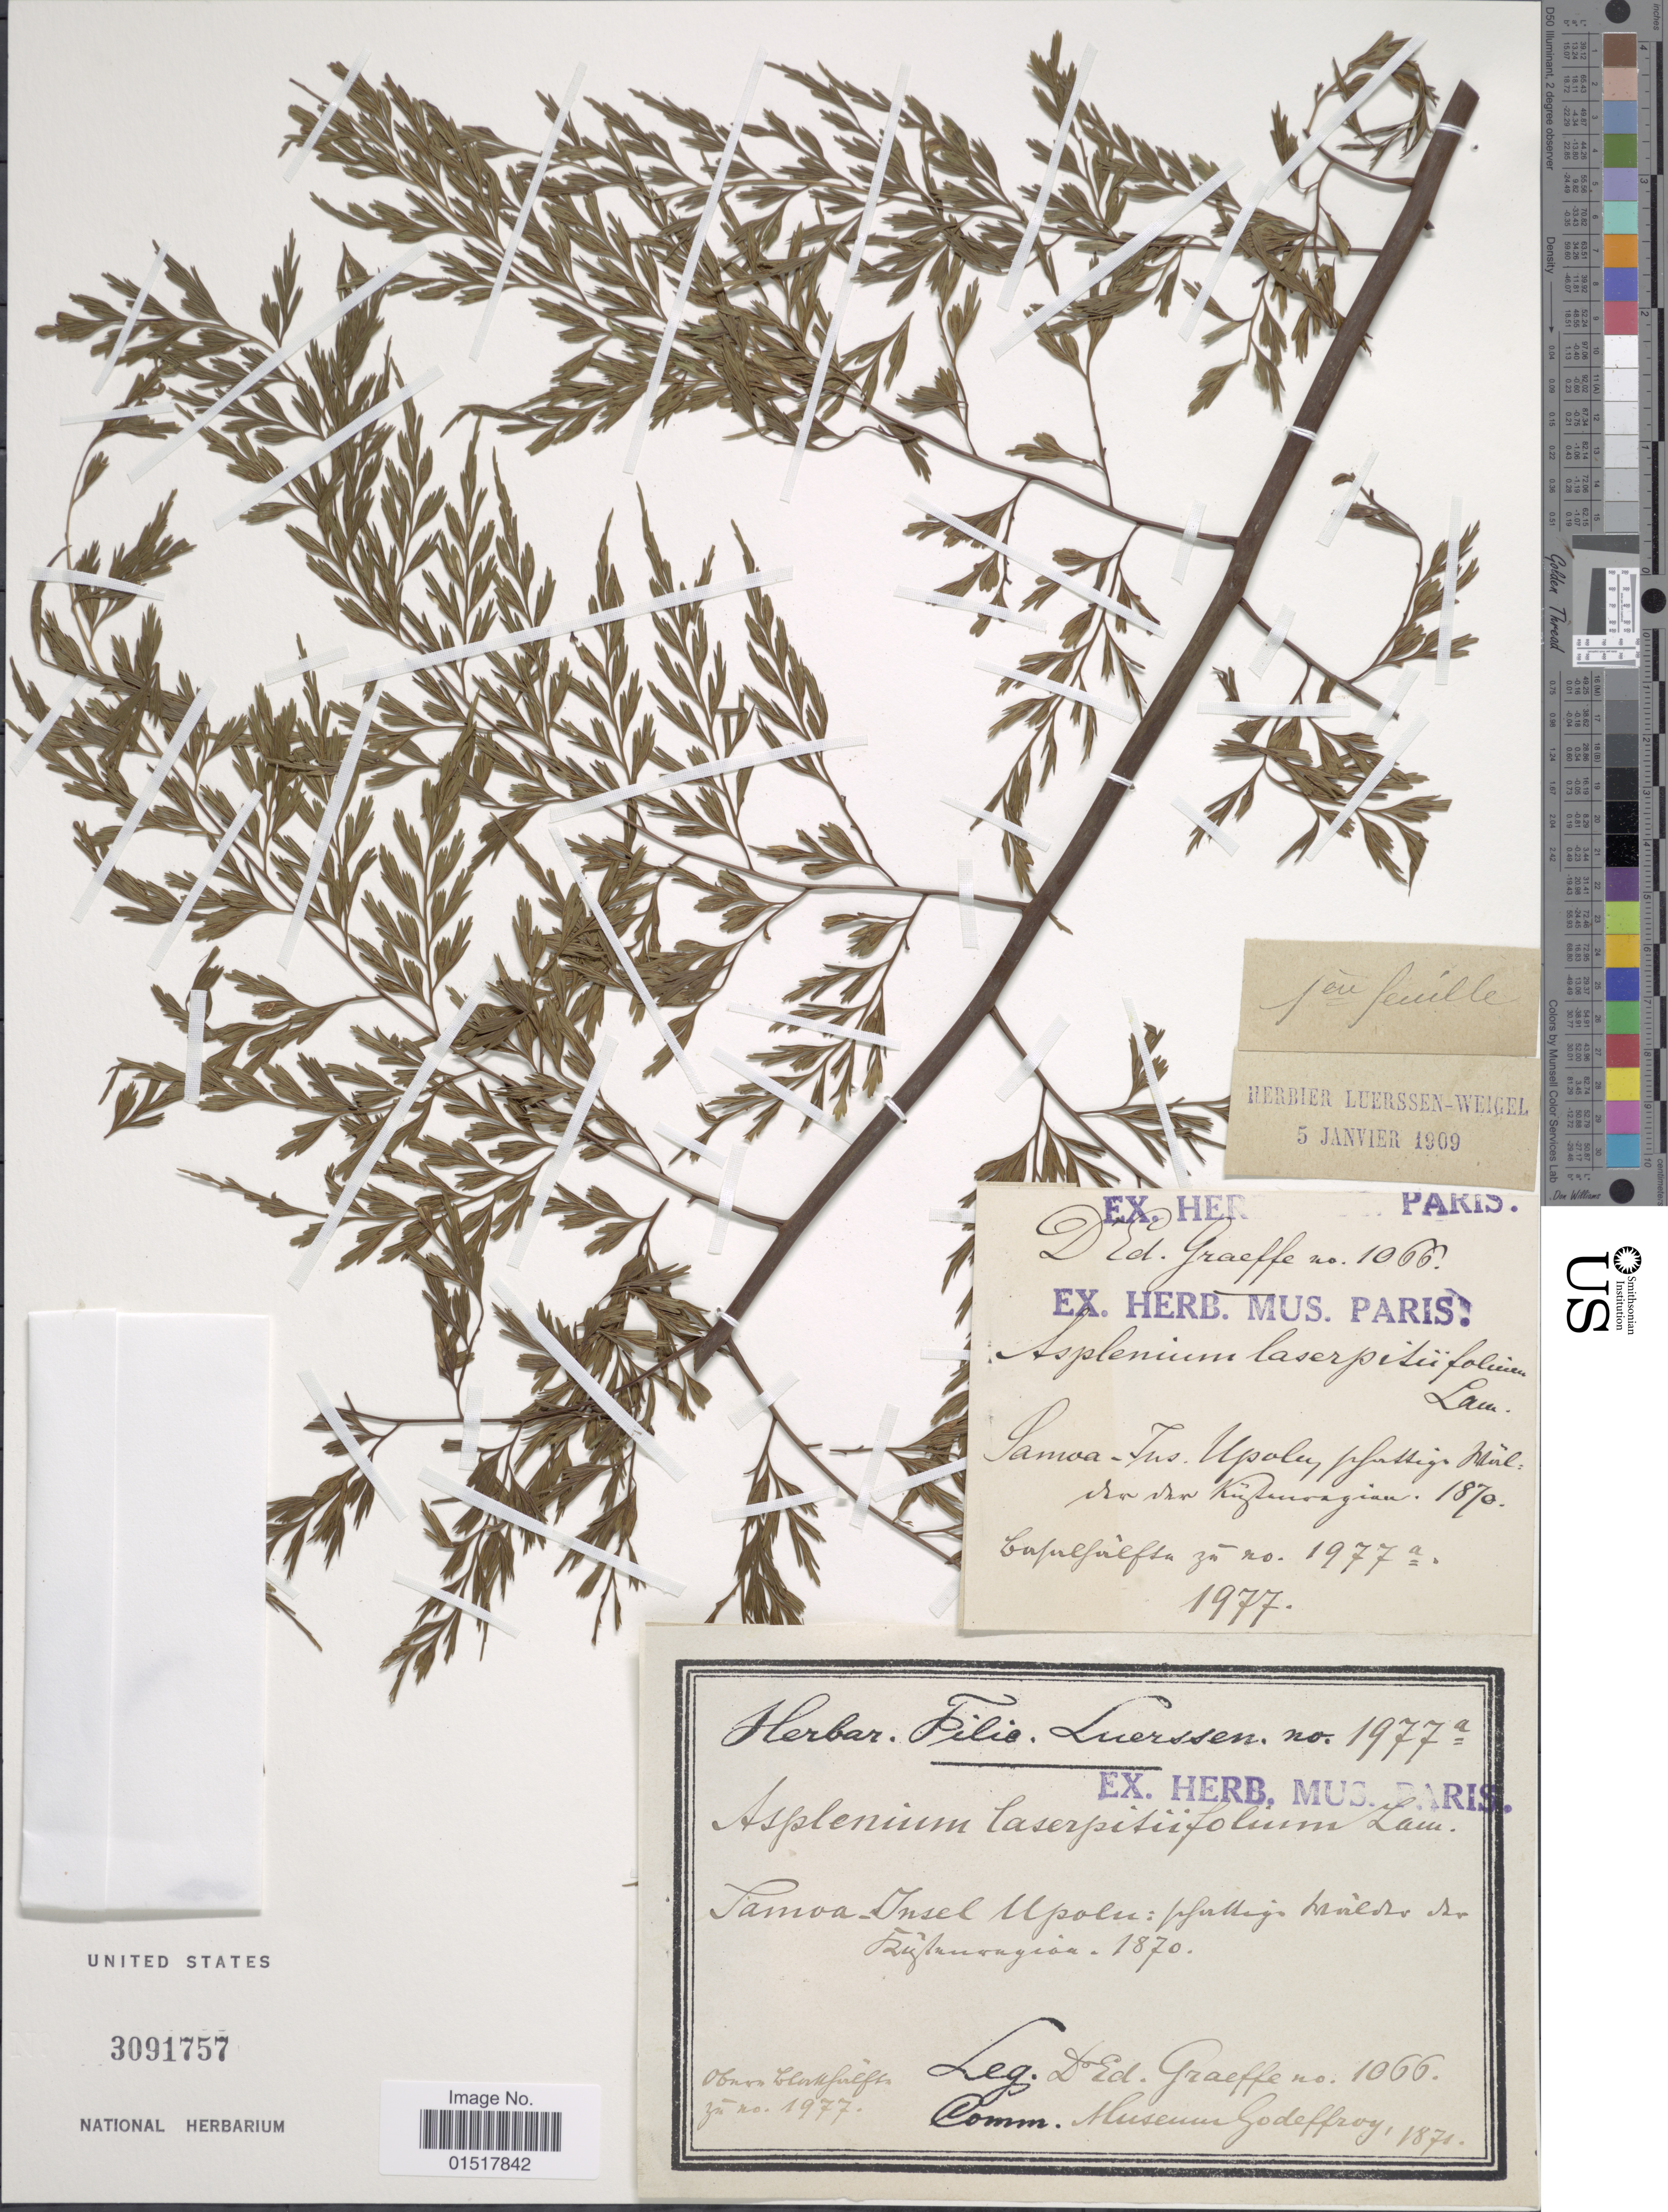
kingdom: Plantae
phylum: Tracheophyta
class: Polypodiopsida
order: Polypodiales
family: Aspleniaceae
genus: Asplenium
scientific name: Asplenium laserpitiifolium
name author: Lam.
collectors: E. Graeffe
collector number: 1066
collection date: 1870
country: Samoa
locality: Samoa-Insel Upolu: [illegible text].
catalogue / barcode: US 3091757